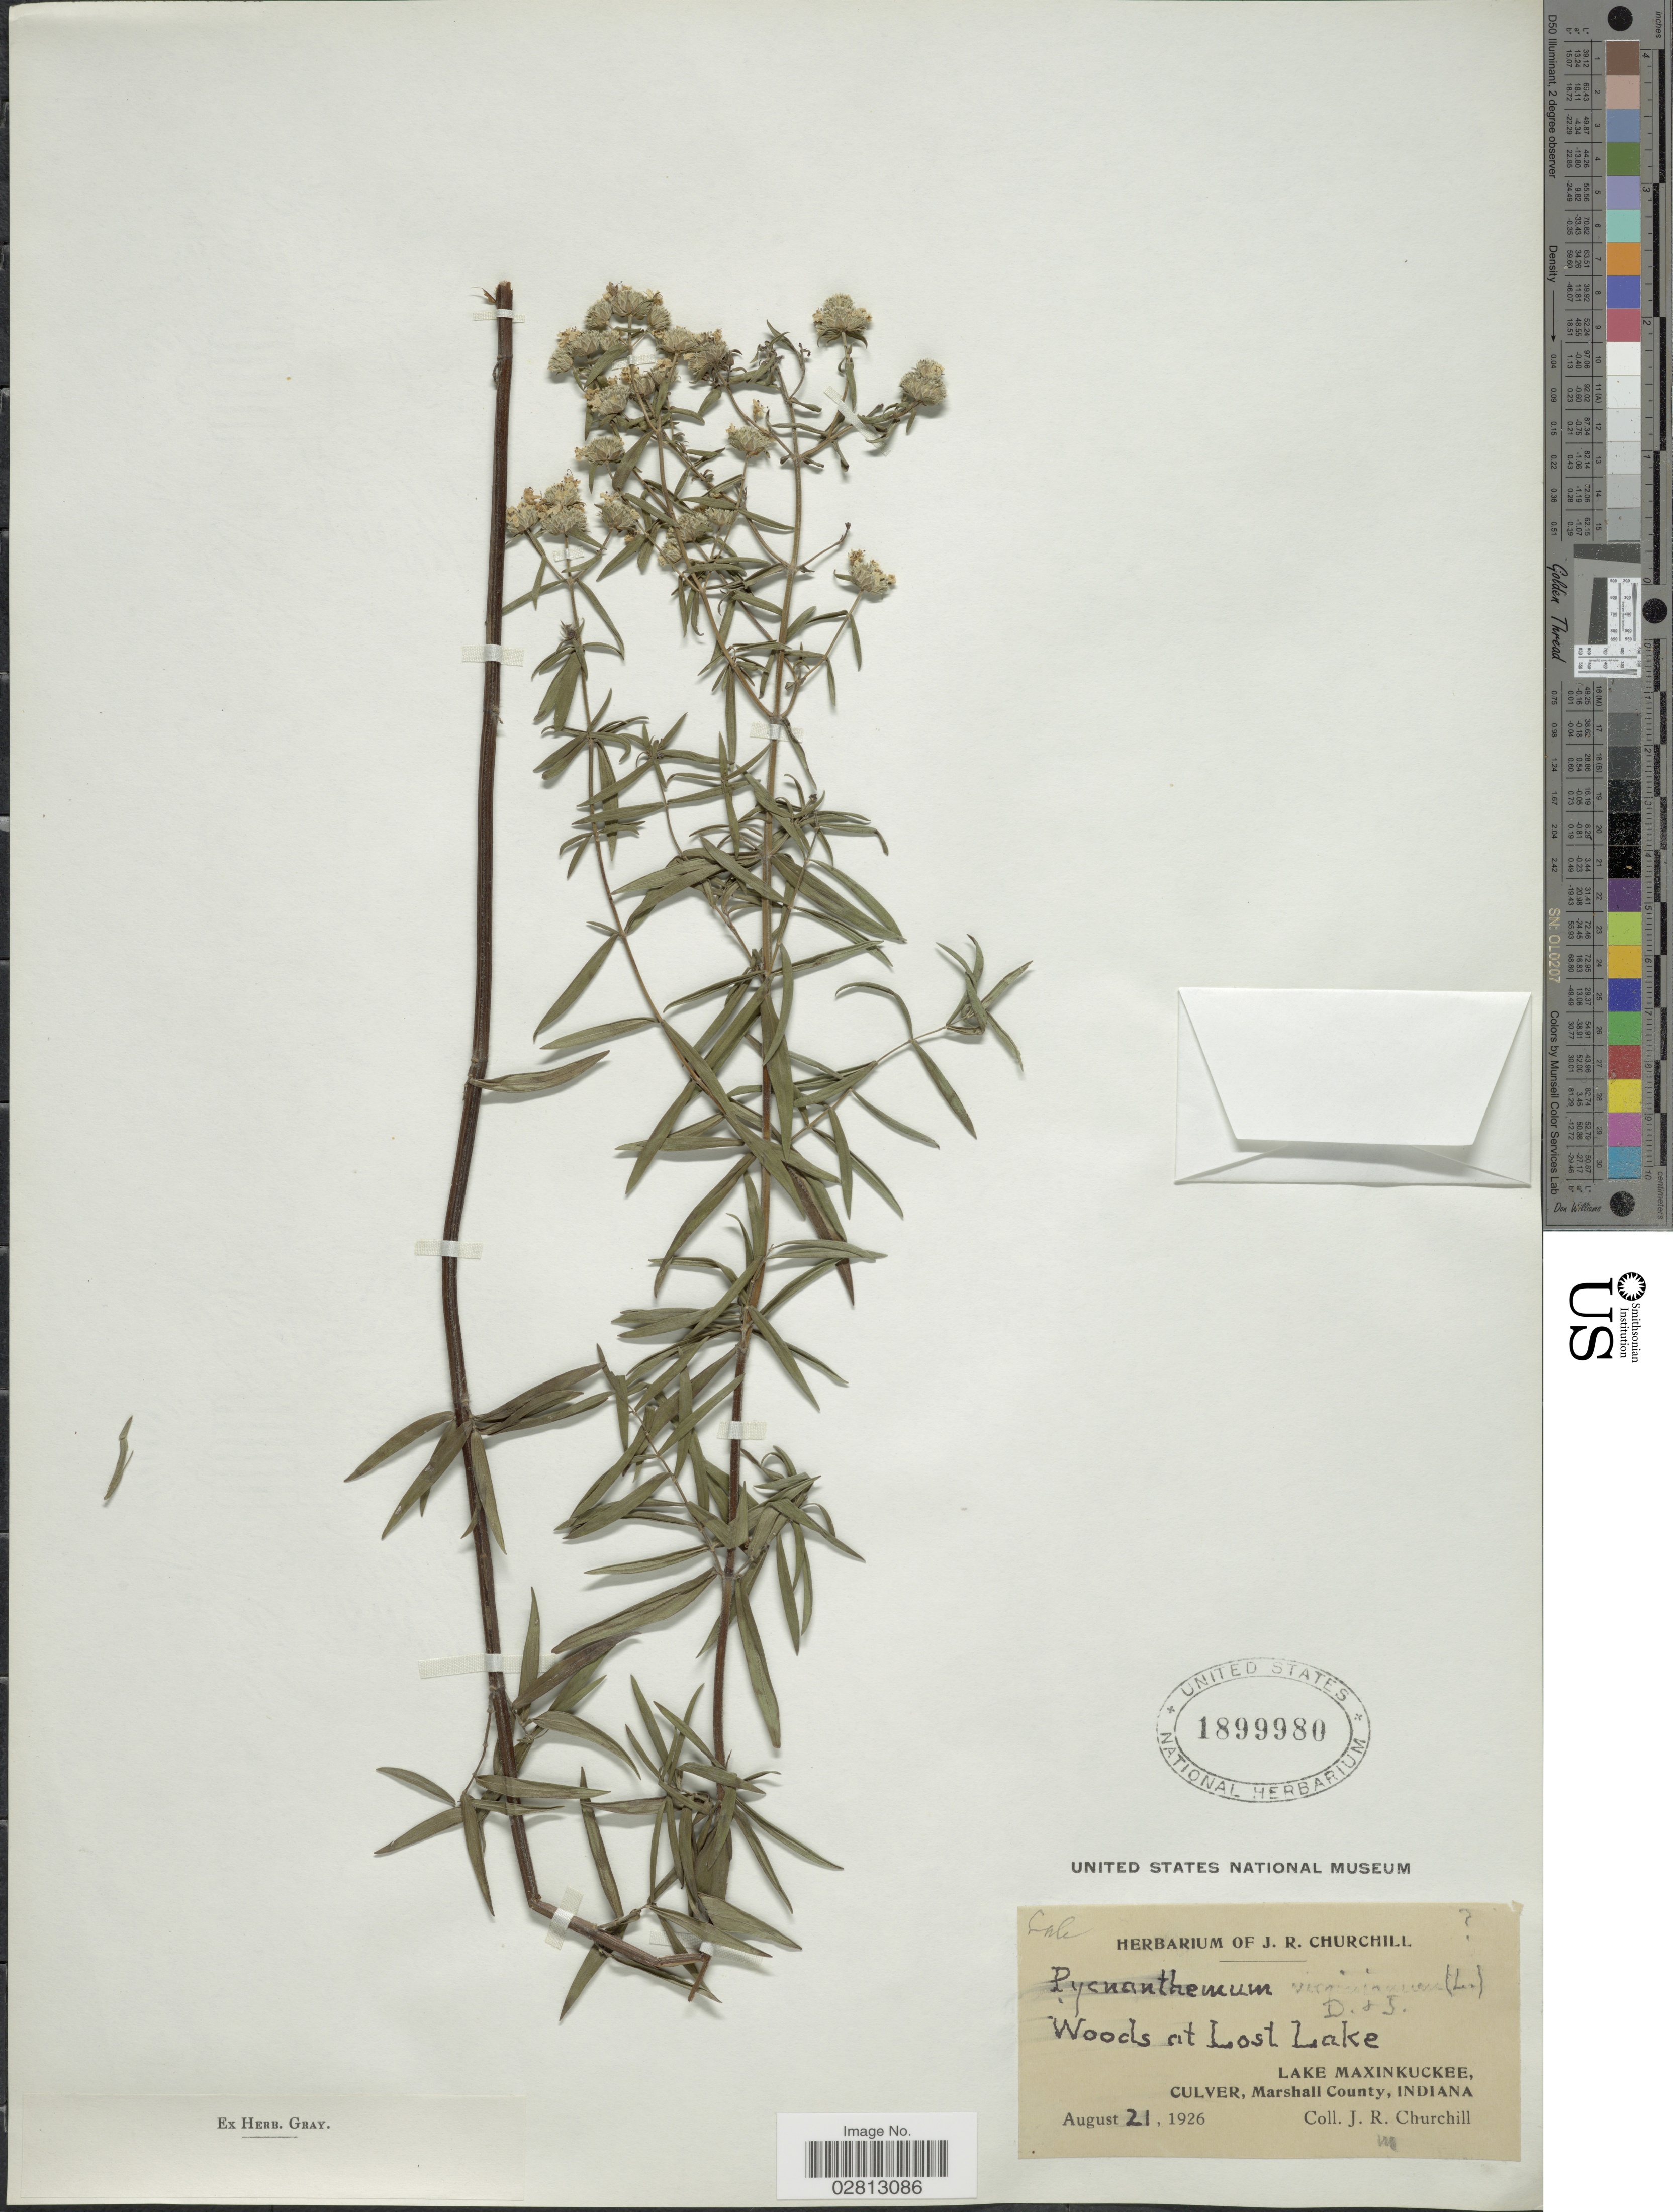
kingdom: Plantae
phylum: Tracheophyta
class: Magnoliopsida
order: Lamiales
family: Lamiaceae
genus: Pycnanthemum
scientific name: Pycnanthemum virginianum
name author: (L.) Durand & B.D. Jacks. ex B.L. Rob. & Fernald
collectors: J. Churchill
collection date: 1926-08-21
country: United States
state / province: Indiana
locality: Woods at Lost Lake. Lake Maxinkuckee, Culver, Marshall County.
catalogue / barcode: US 1899980